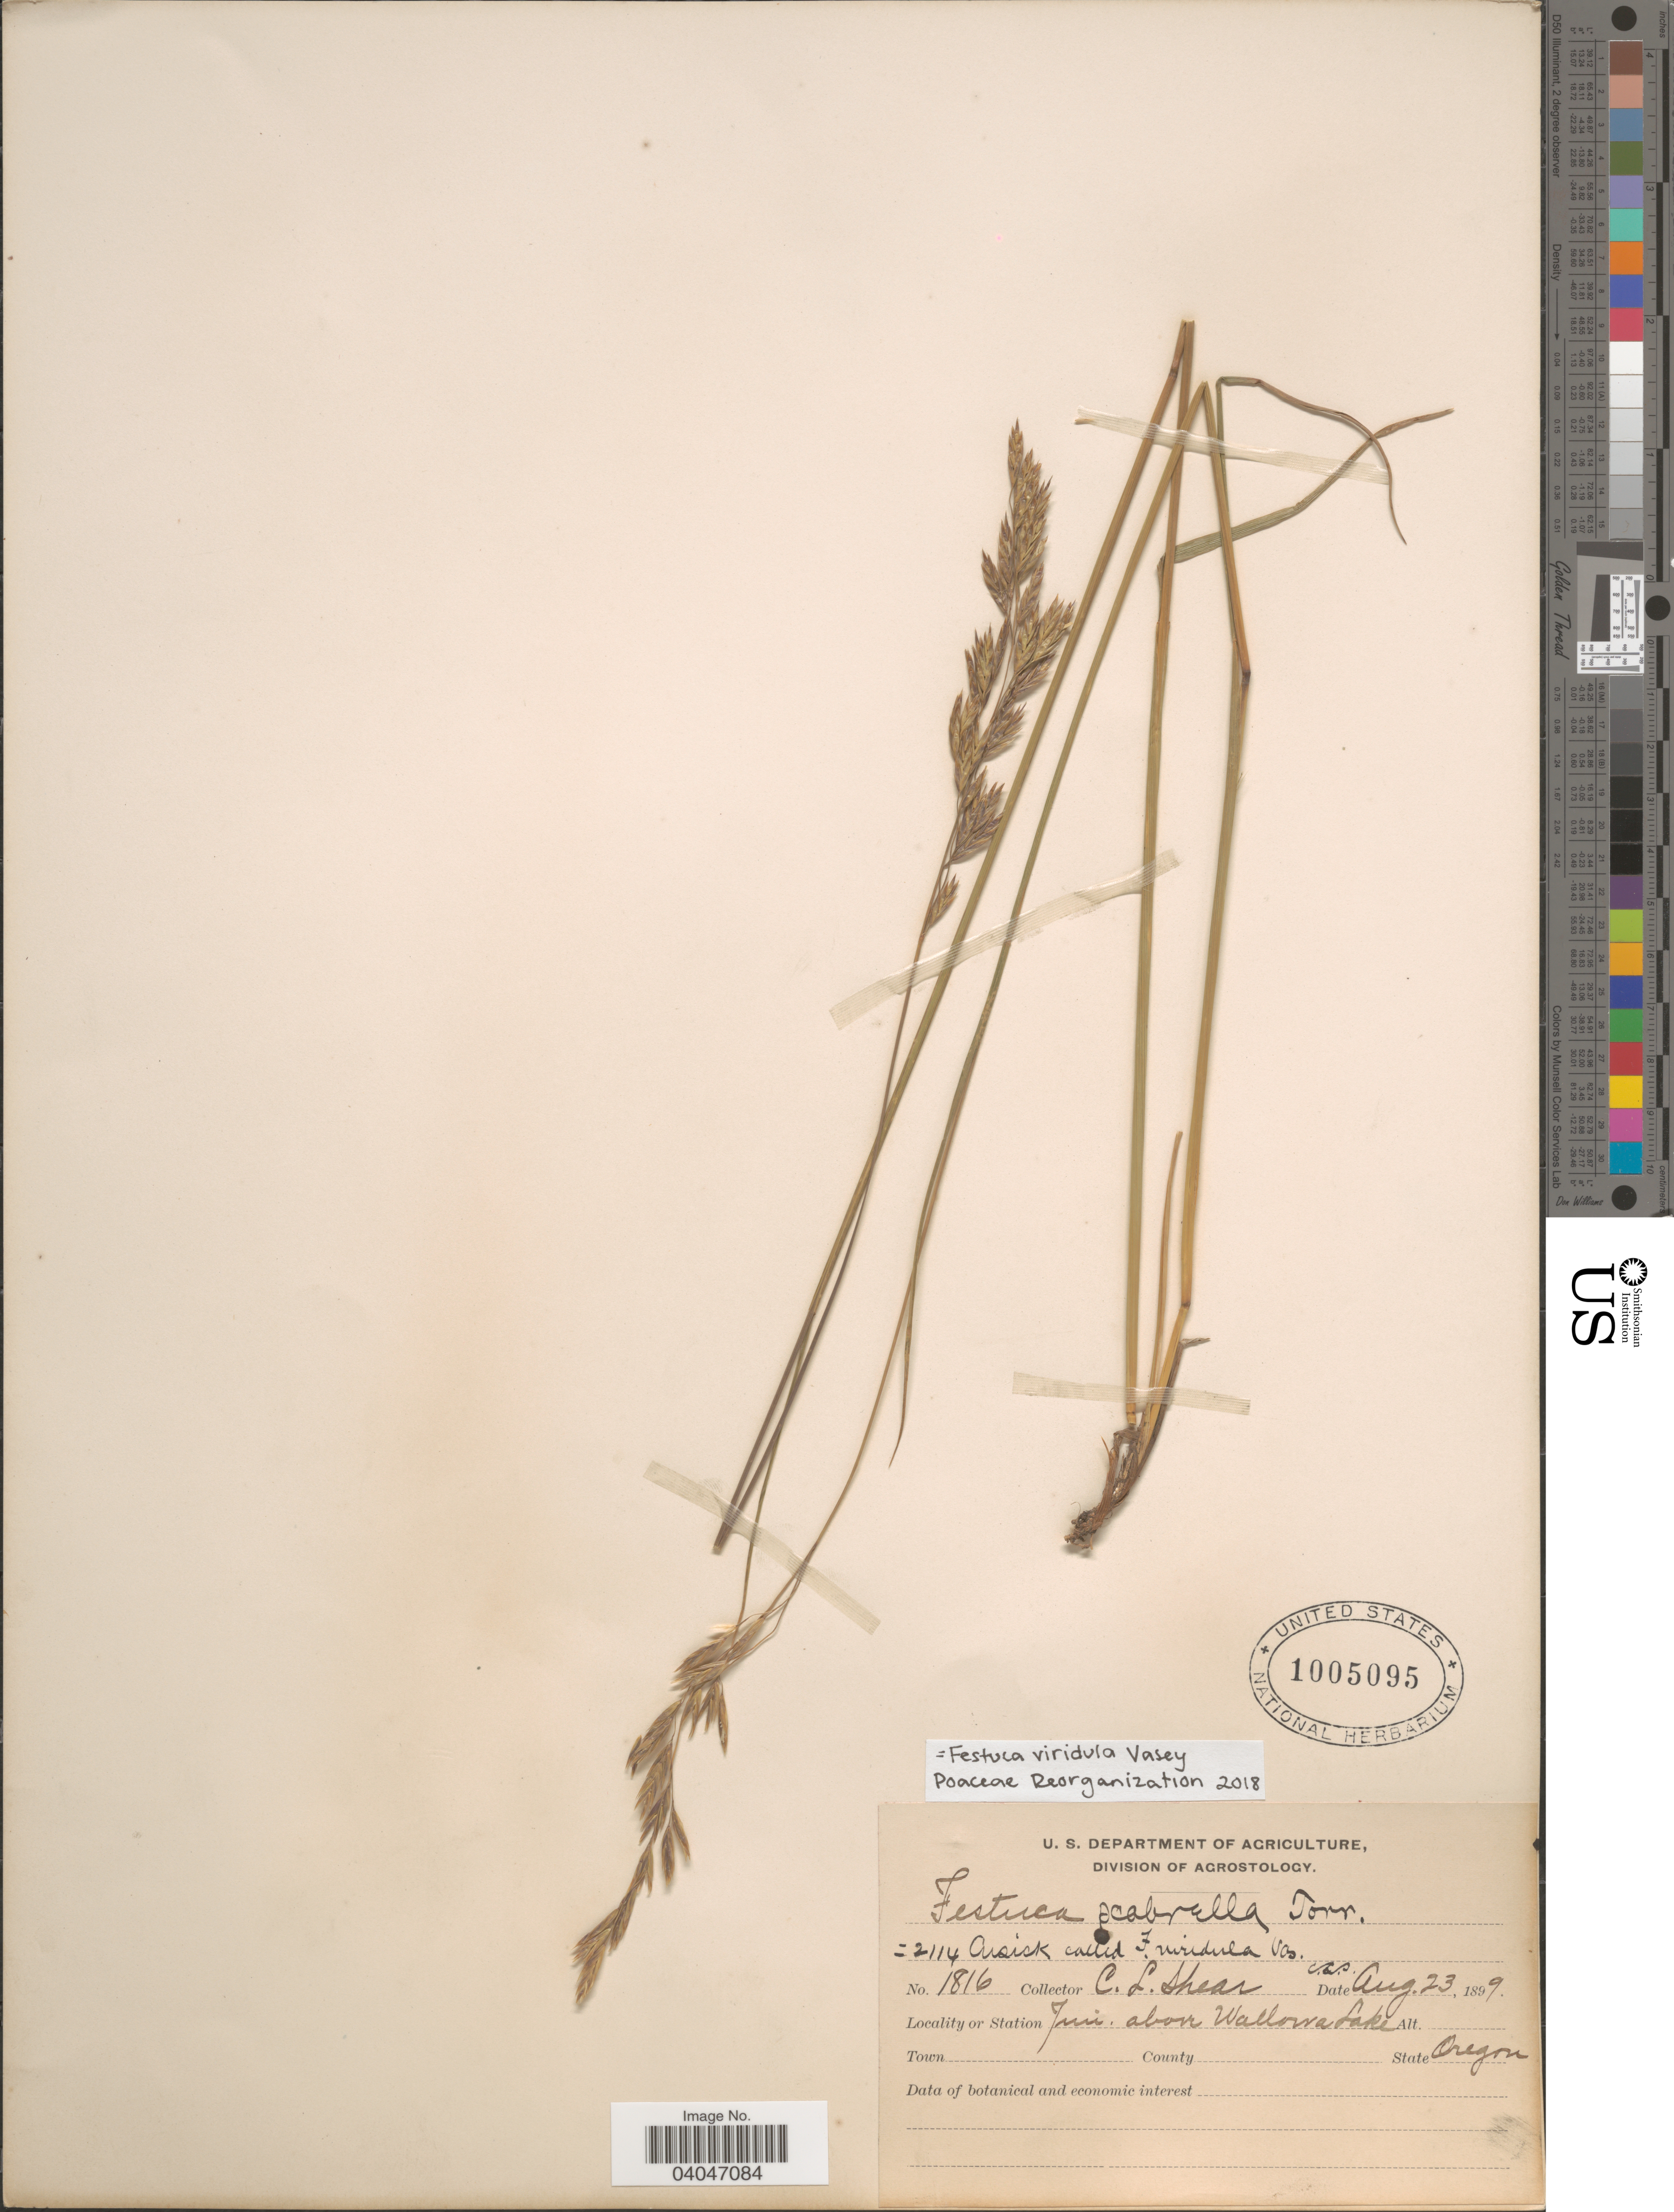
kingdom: Plantae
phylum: Tracheophyta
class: Liliopsida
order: Poales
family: Poaceae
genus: Festuca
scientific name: Festuca viridula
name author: Vasey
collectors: C. L. Shear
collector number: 1816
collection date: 1899-08-23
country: United States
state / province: Oregon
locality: Juri [interpreted] above Wallowa Lake.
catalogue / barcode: US 1005095